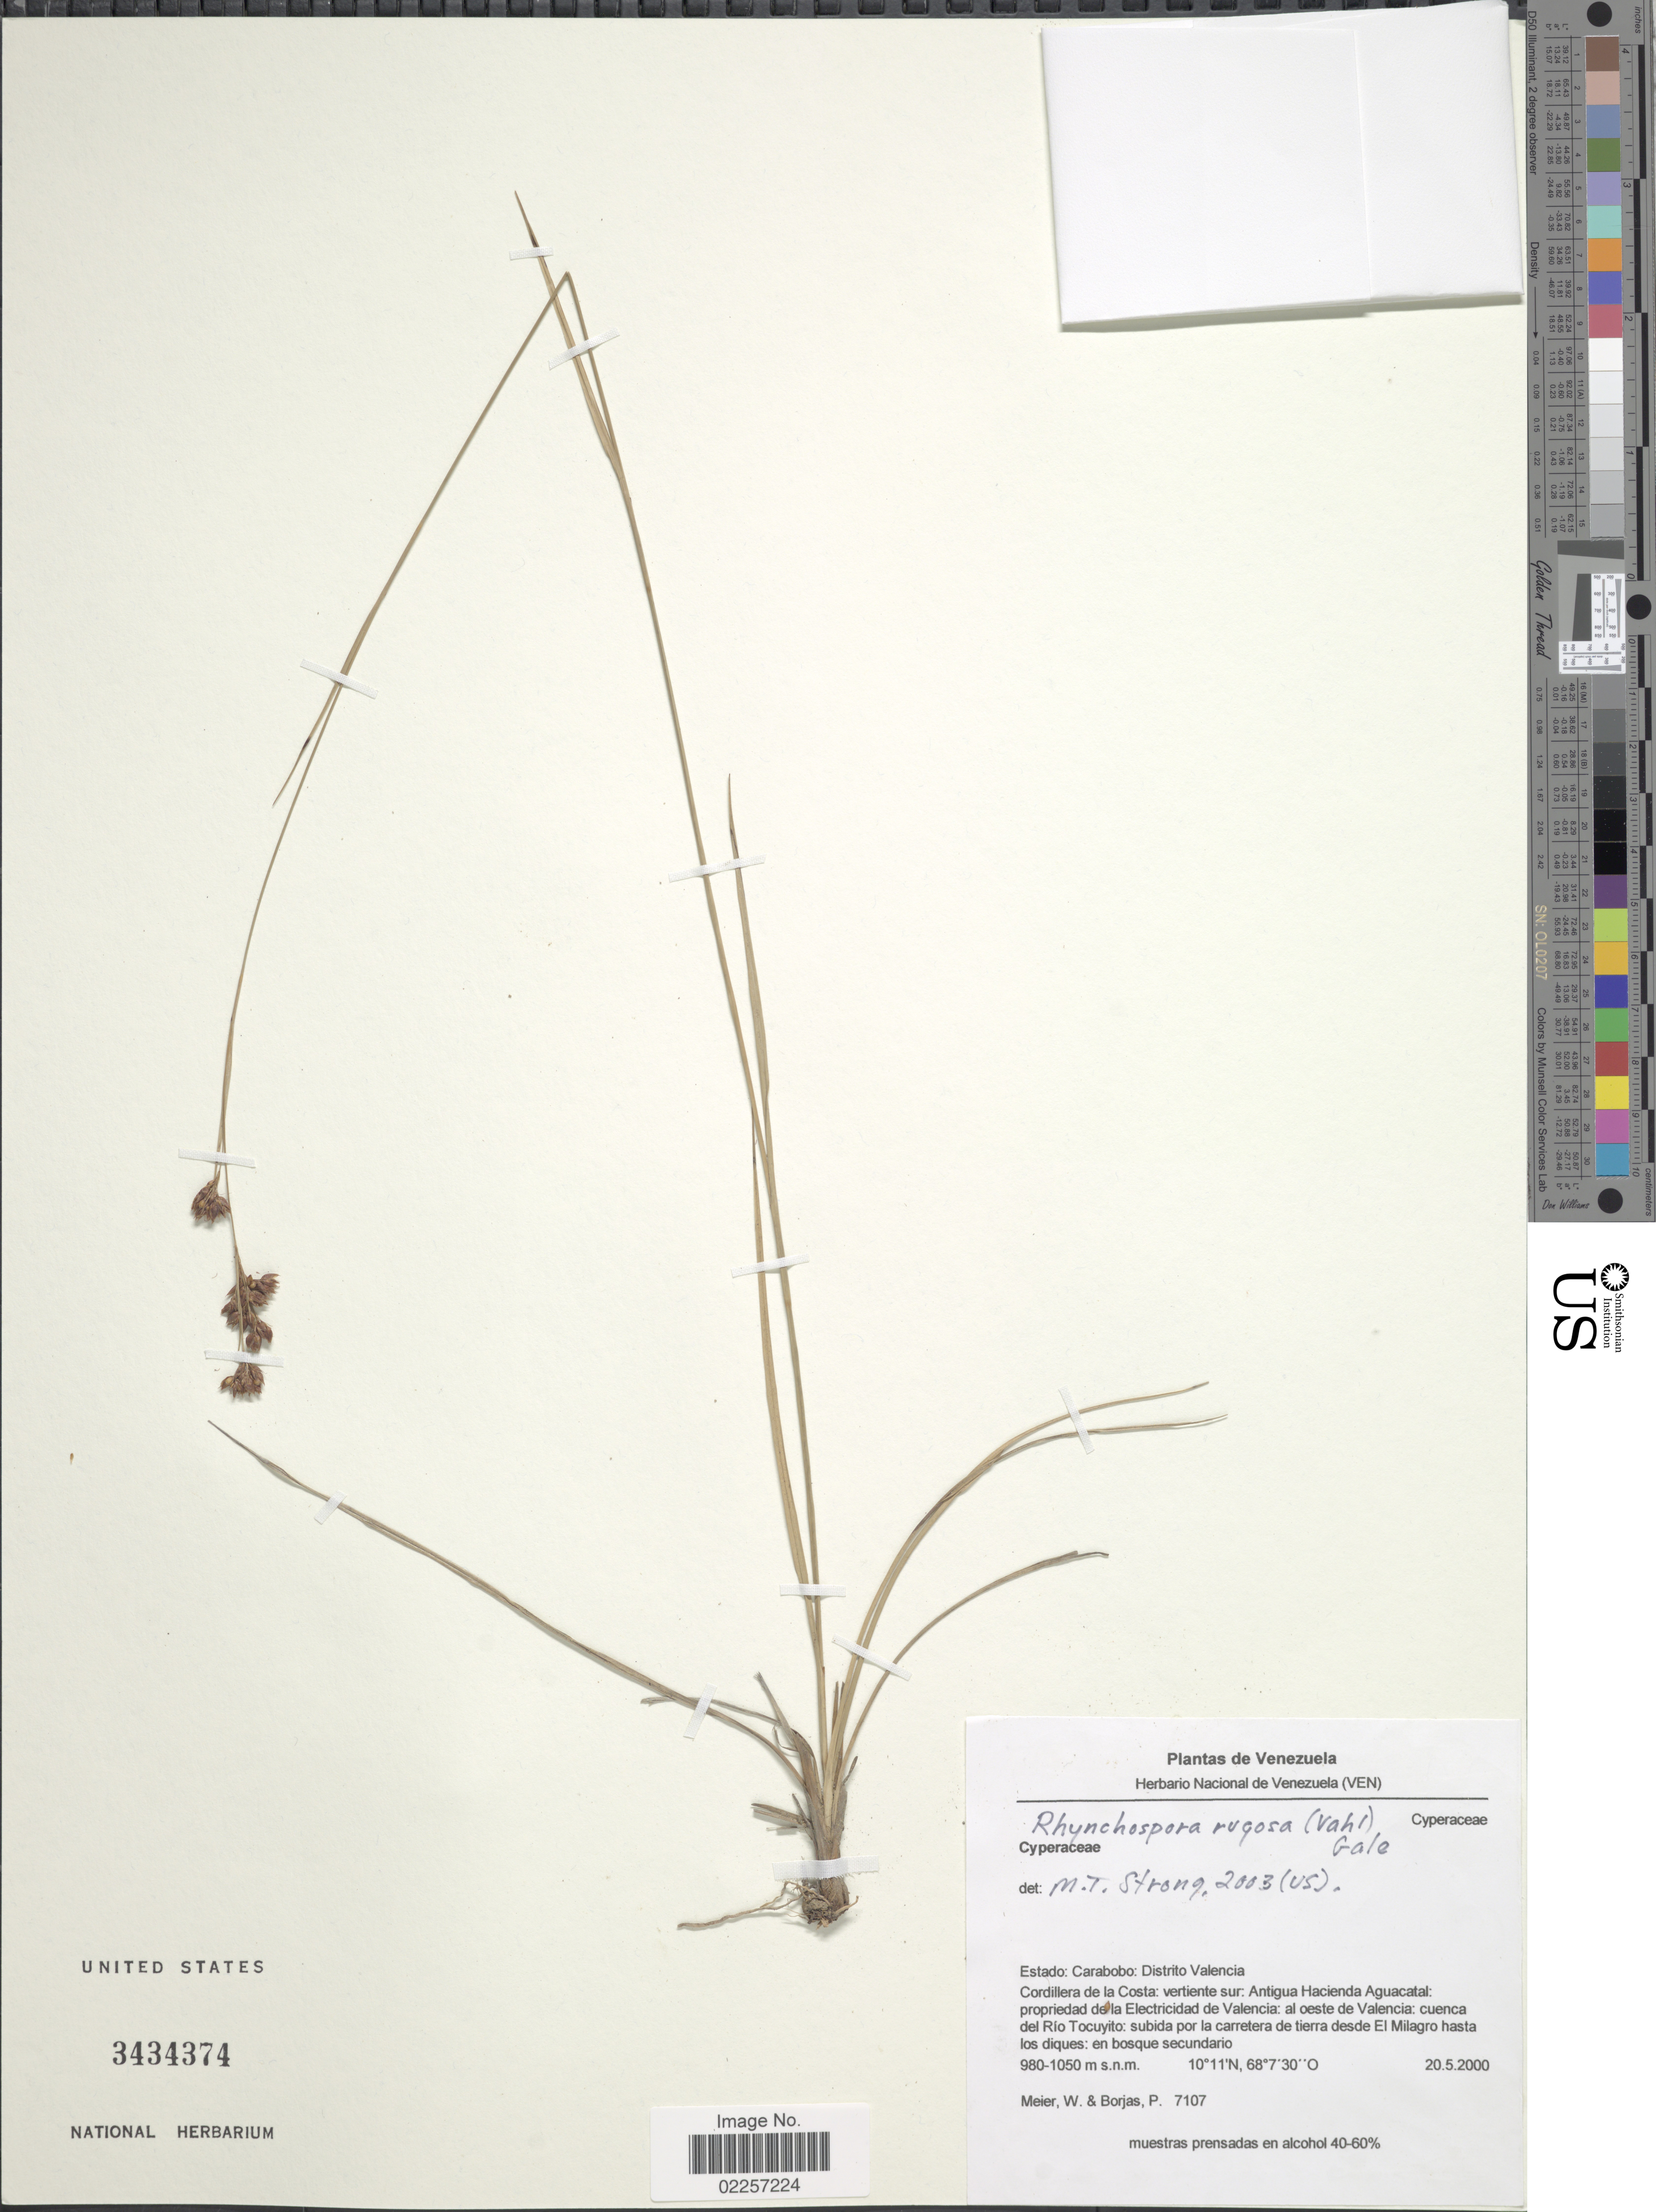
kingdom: Plantae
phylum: Tracheophyta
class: Liliopsida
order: Poales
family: Cyperaceae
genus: Rhynchospora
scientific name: Rhynchospora rugosa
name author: (Vahl) Gale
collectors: W. Meier & P. Borjas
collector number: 7107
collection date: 2000-05-20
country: Venezuela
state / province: Carabobo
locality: Distrito Valencia, Cordillera de la Costa: vertiente sur: Antigua Hacienda Aguacatal: propriedad de la Electricidad de Valencia: al oeste de Valencia: cuenca del Rio Tocuyito: subida por la carretera de tierra desde El Milagro hasta los diques: en bosque secundario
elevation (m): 980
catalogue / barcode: US 3434374